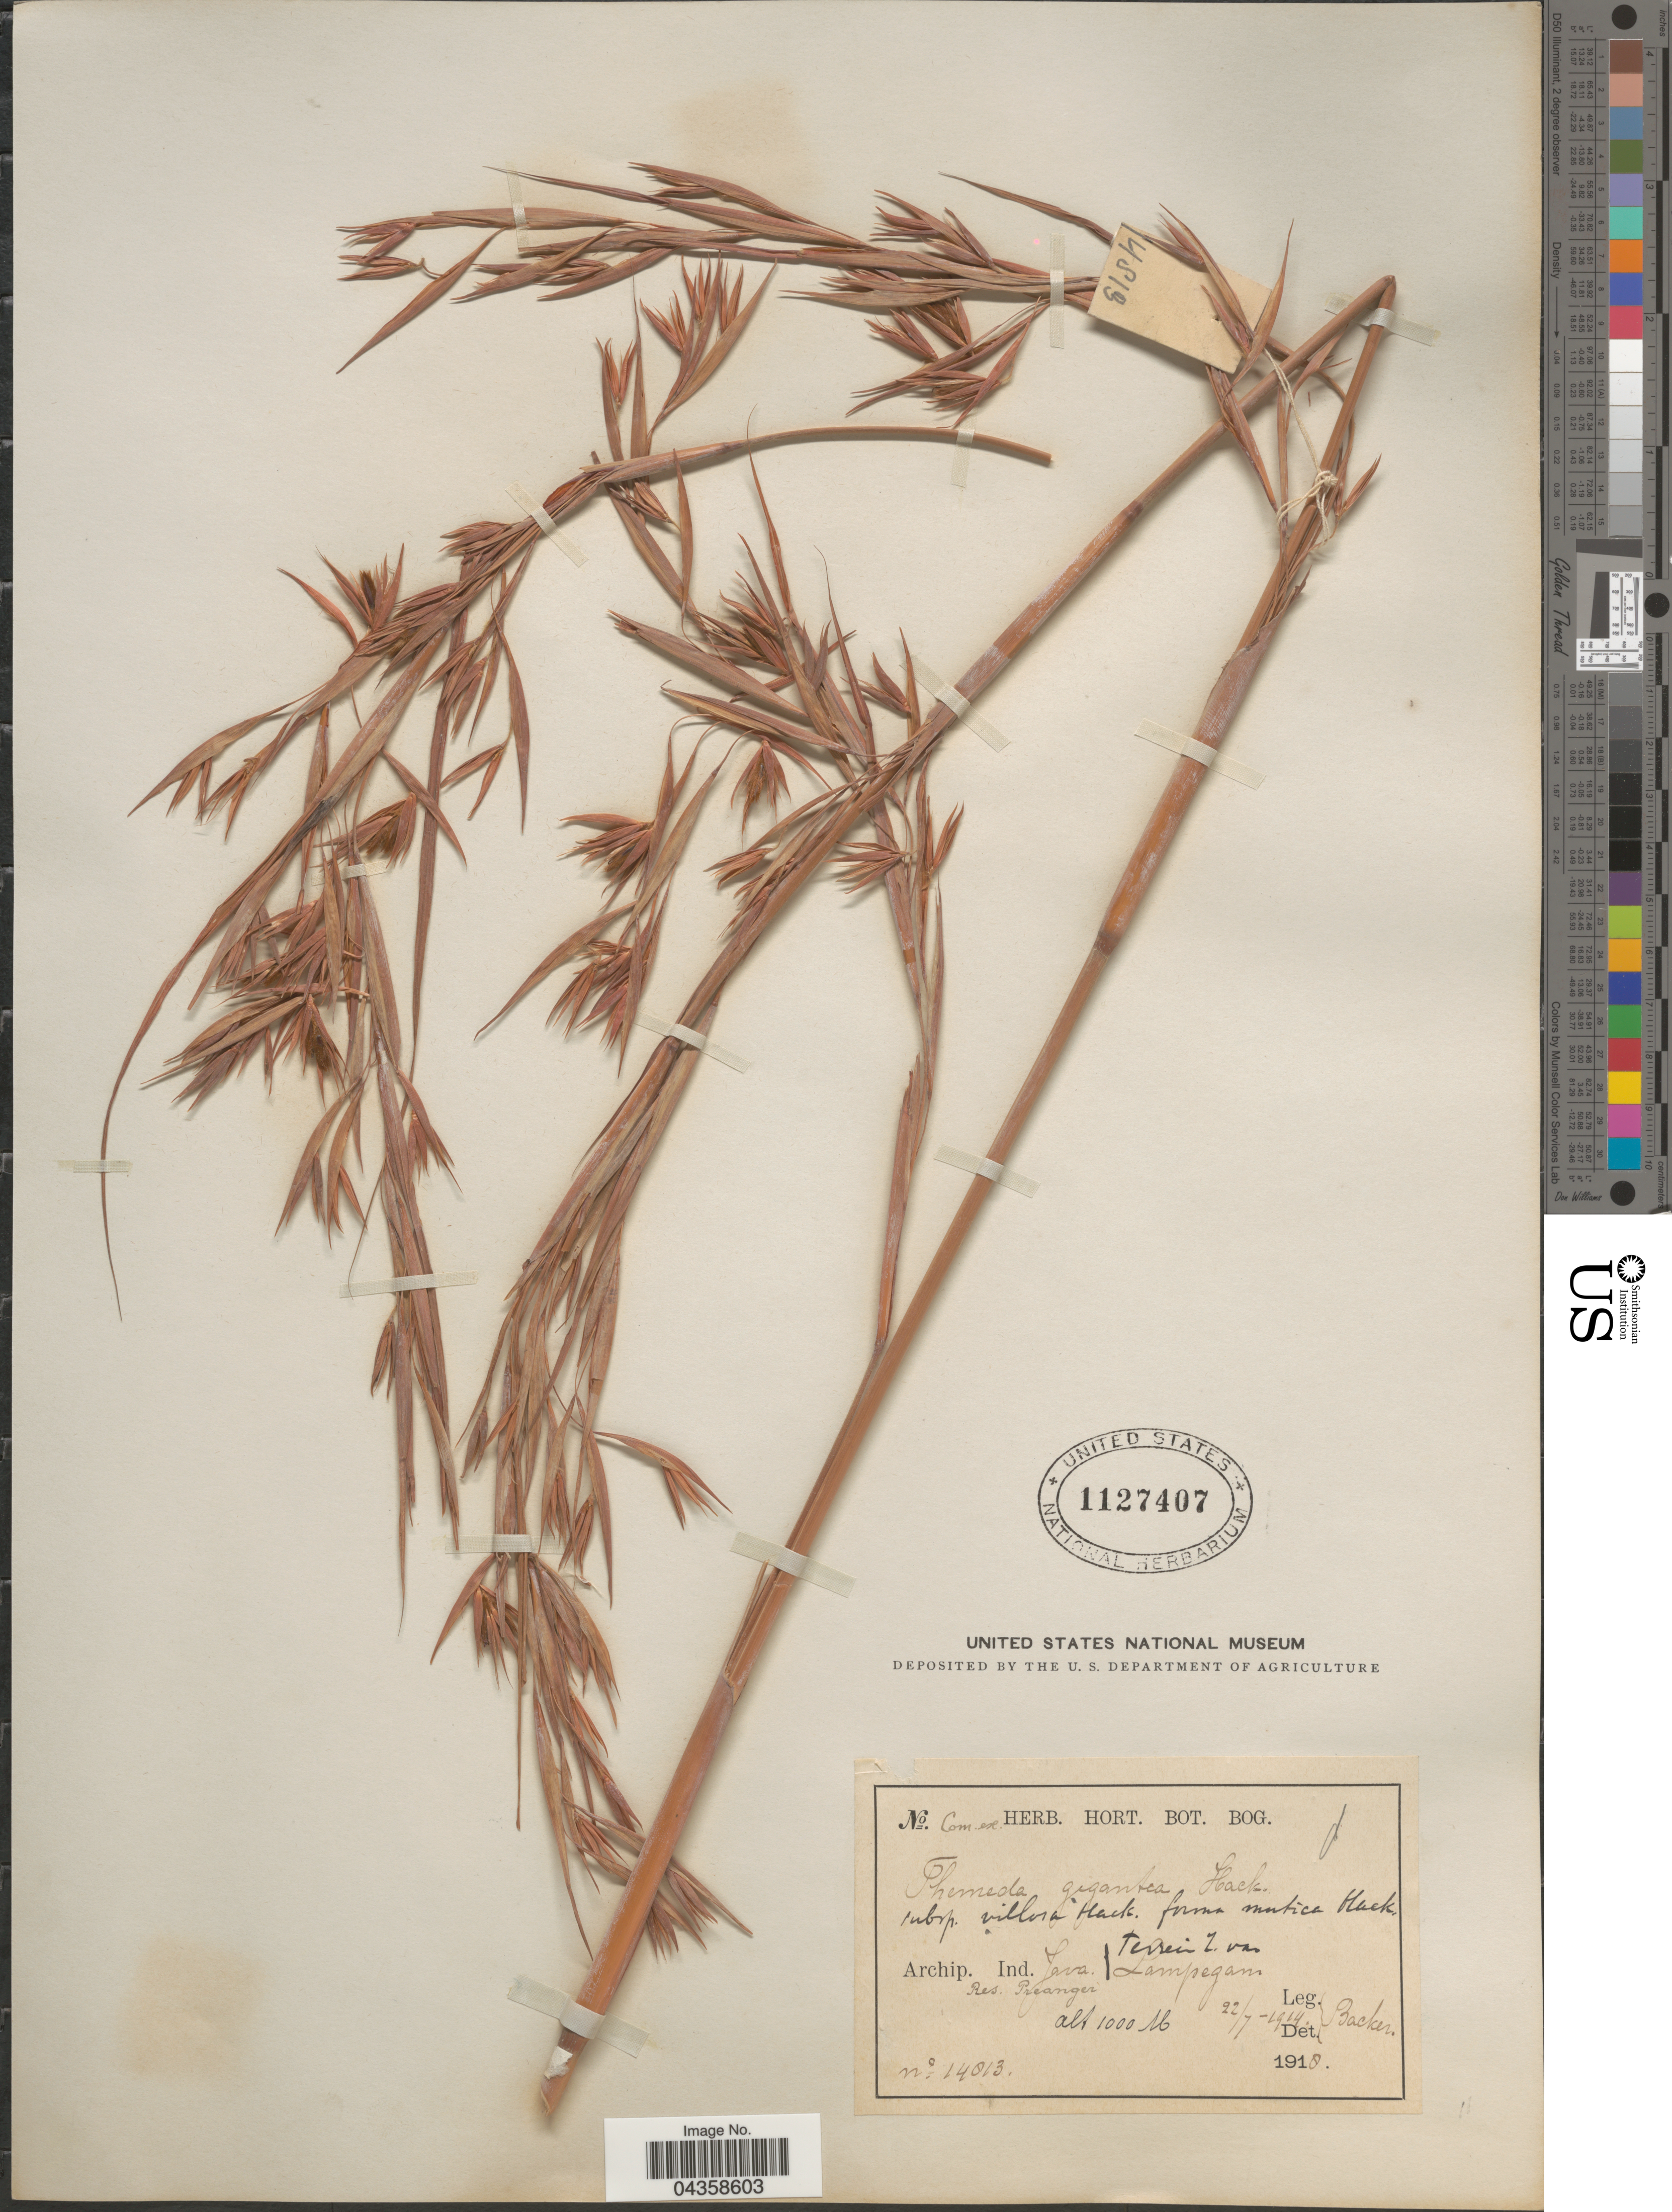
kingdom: Plantae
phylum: Tracheophyta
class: Liliopsida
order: Poales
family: Poaceae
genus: Themeda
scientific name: Themeda villosa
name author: (Lam.) A. Camus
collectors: Backer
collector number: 14813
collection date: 1914-04-22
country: Indonesia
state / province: Java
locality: Archip. Ind. Java/ Lampegam Res. Preanger.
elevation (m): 1000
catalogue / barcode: US 1127407